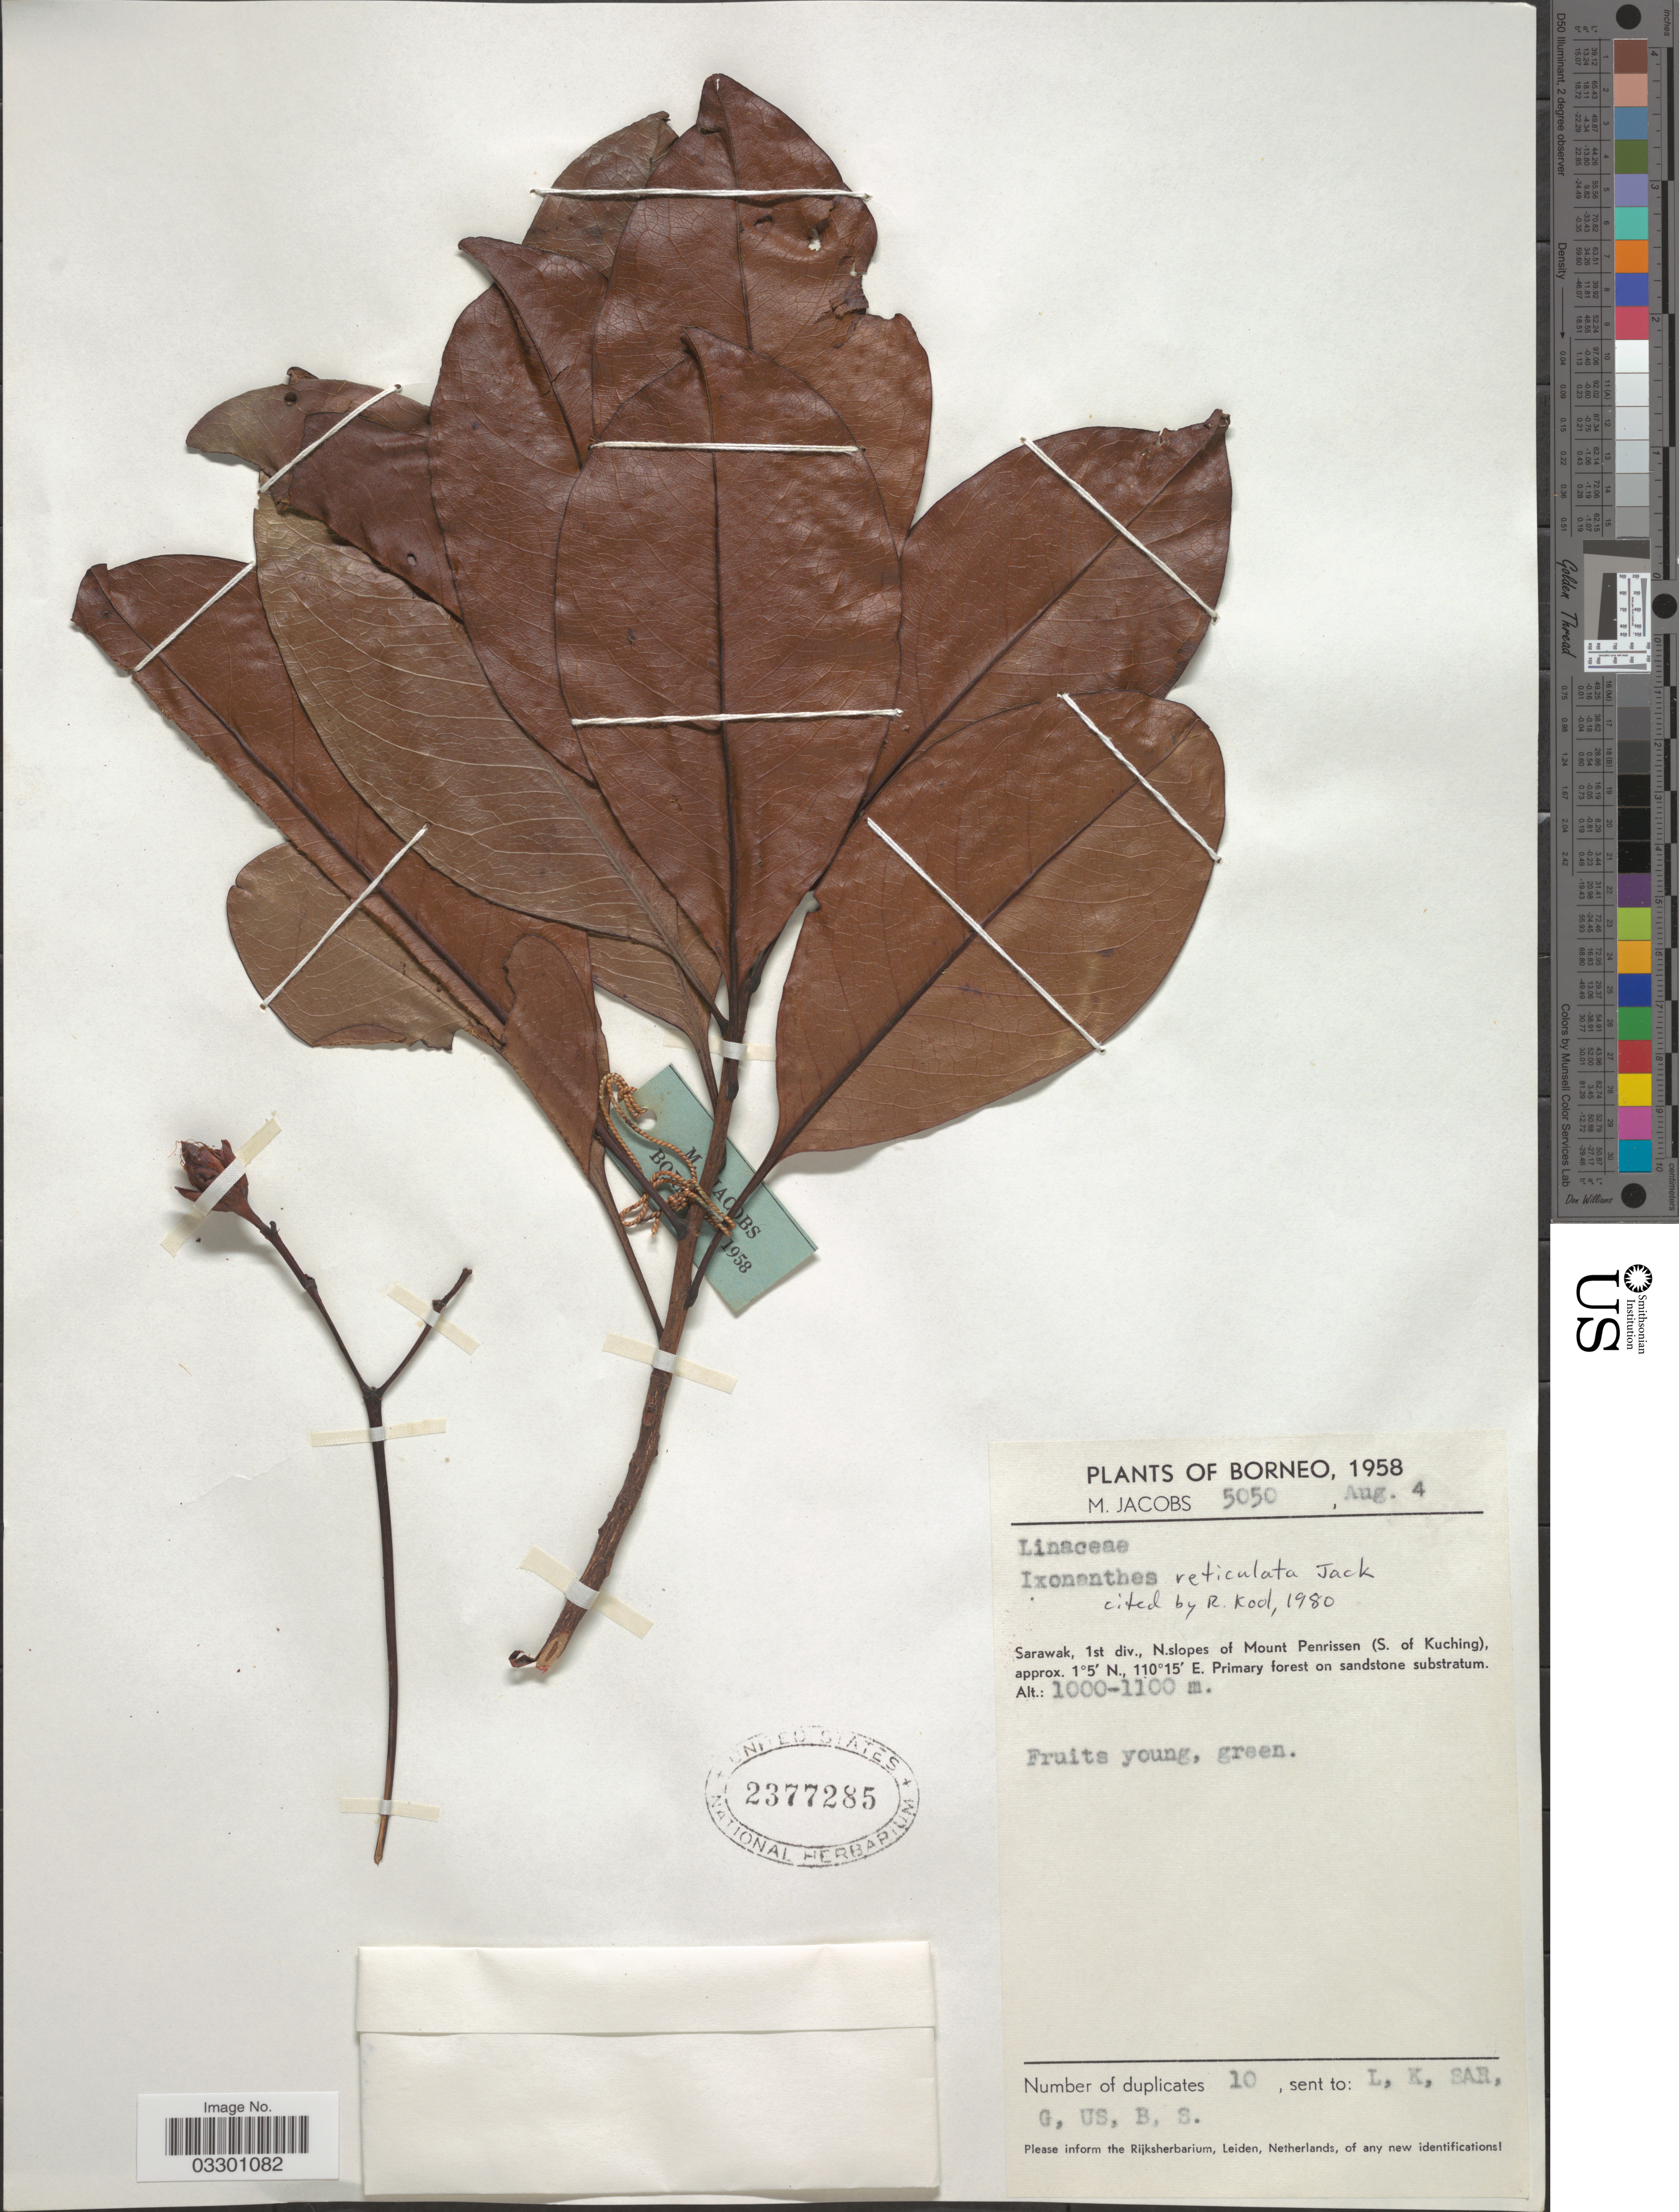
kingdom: Plantae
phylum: Tracheophyta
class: Magnoliopsida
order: Malpighiales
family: Ixonanthaceae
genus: Ixonanthes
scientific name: Ixonanthes reticulata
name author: Jack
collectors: M. Jacobs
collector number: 5050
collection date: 1958-08-04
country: Malaysia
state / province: Sarawak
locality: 1st div., N. slopes of Mount Penrissen (S. of Kuching).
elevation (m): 1000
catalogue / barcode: US 2377285